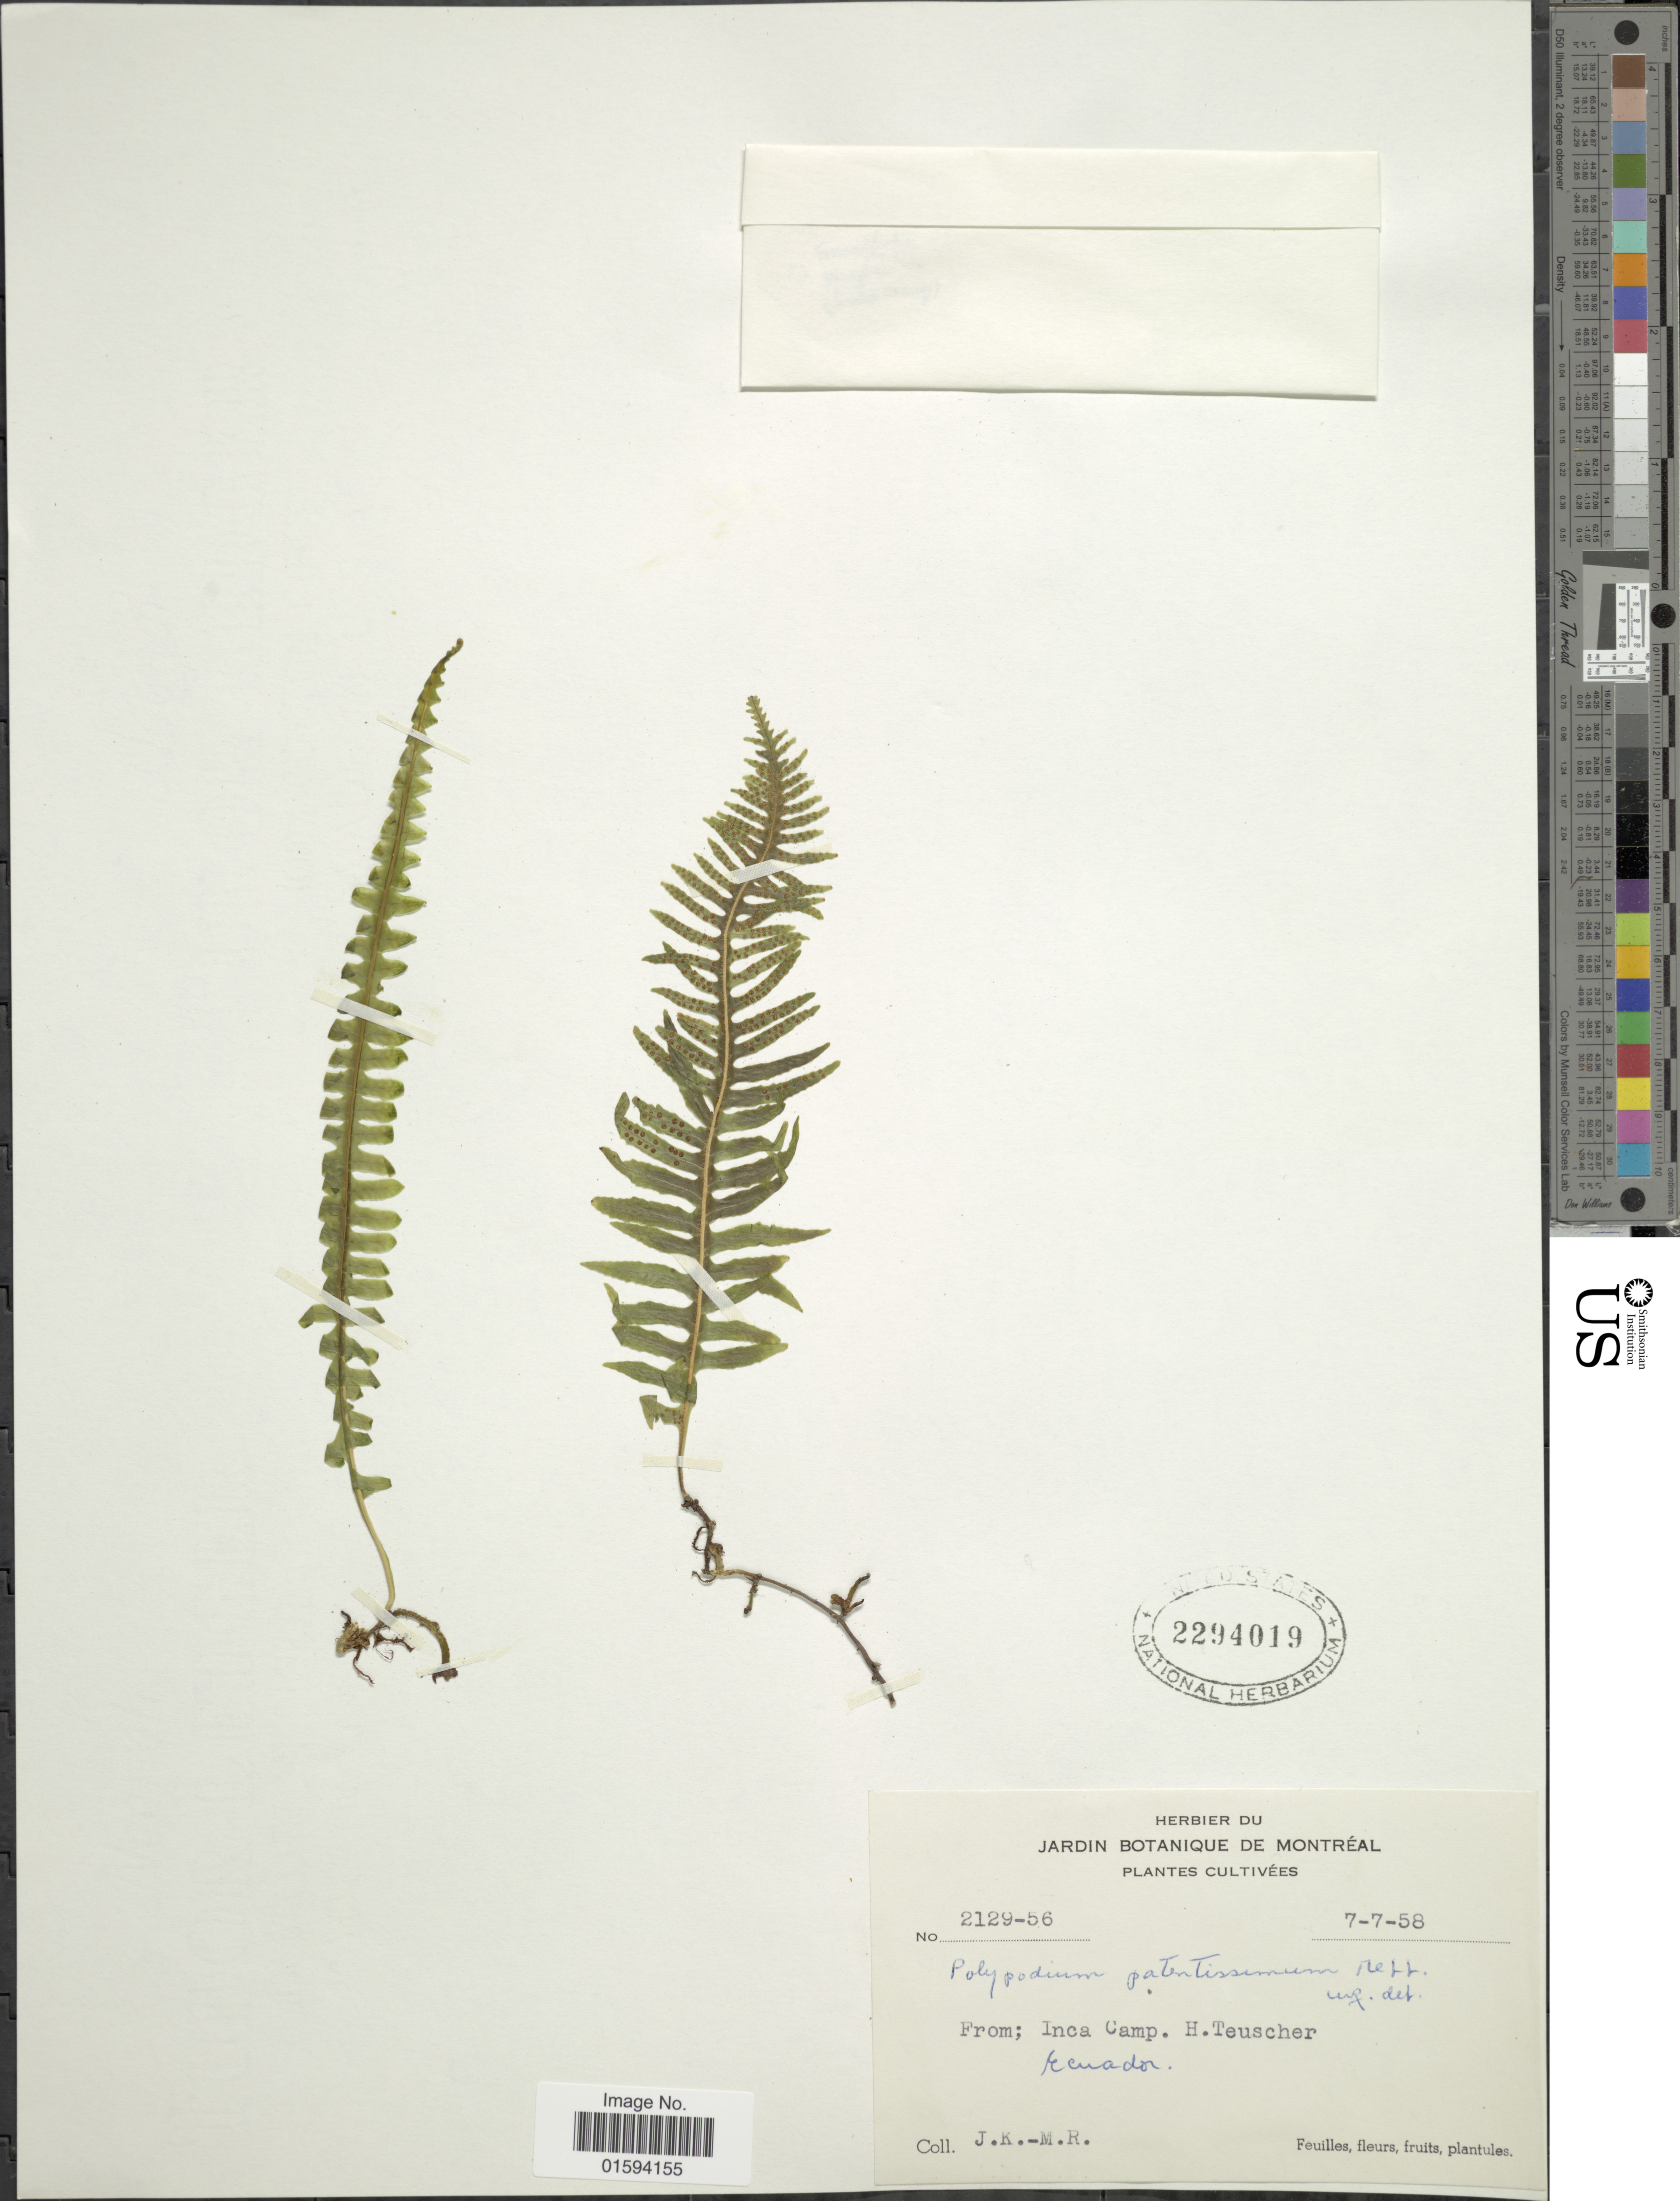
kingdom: Plantae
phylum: Tracheophyta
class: Polypodiopsida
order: Polypodiales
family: Polypodiaceae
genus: Polypodium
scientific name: Polypodium patentissimum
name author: Mett. ex Kuhn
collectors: H. Teuscher & M. R.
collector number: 2129-56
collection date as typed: Transcribed d/m/y: 7/7/58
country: Canada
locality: Jardin Botanique de Montréal, Inca Camp.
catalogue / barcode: US 2294019